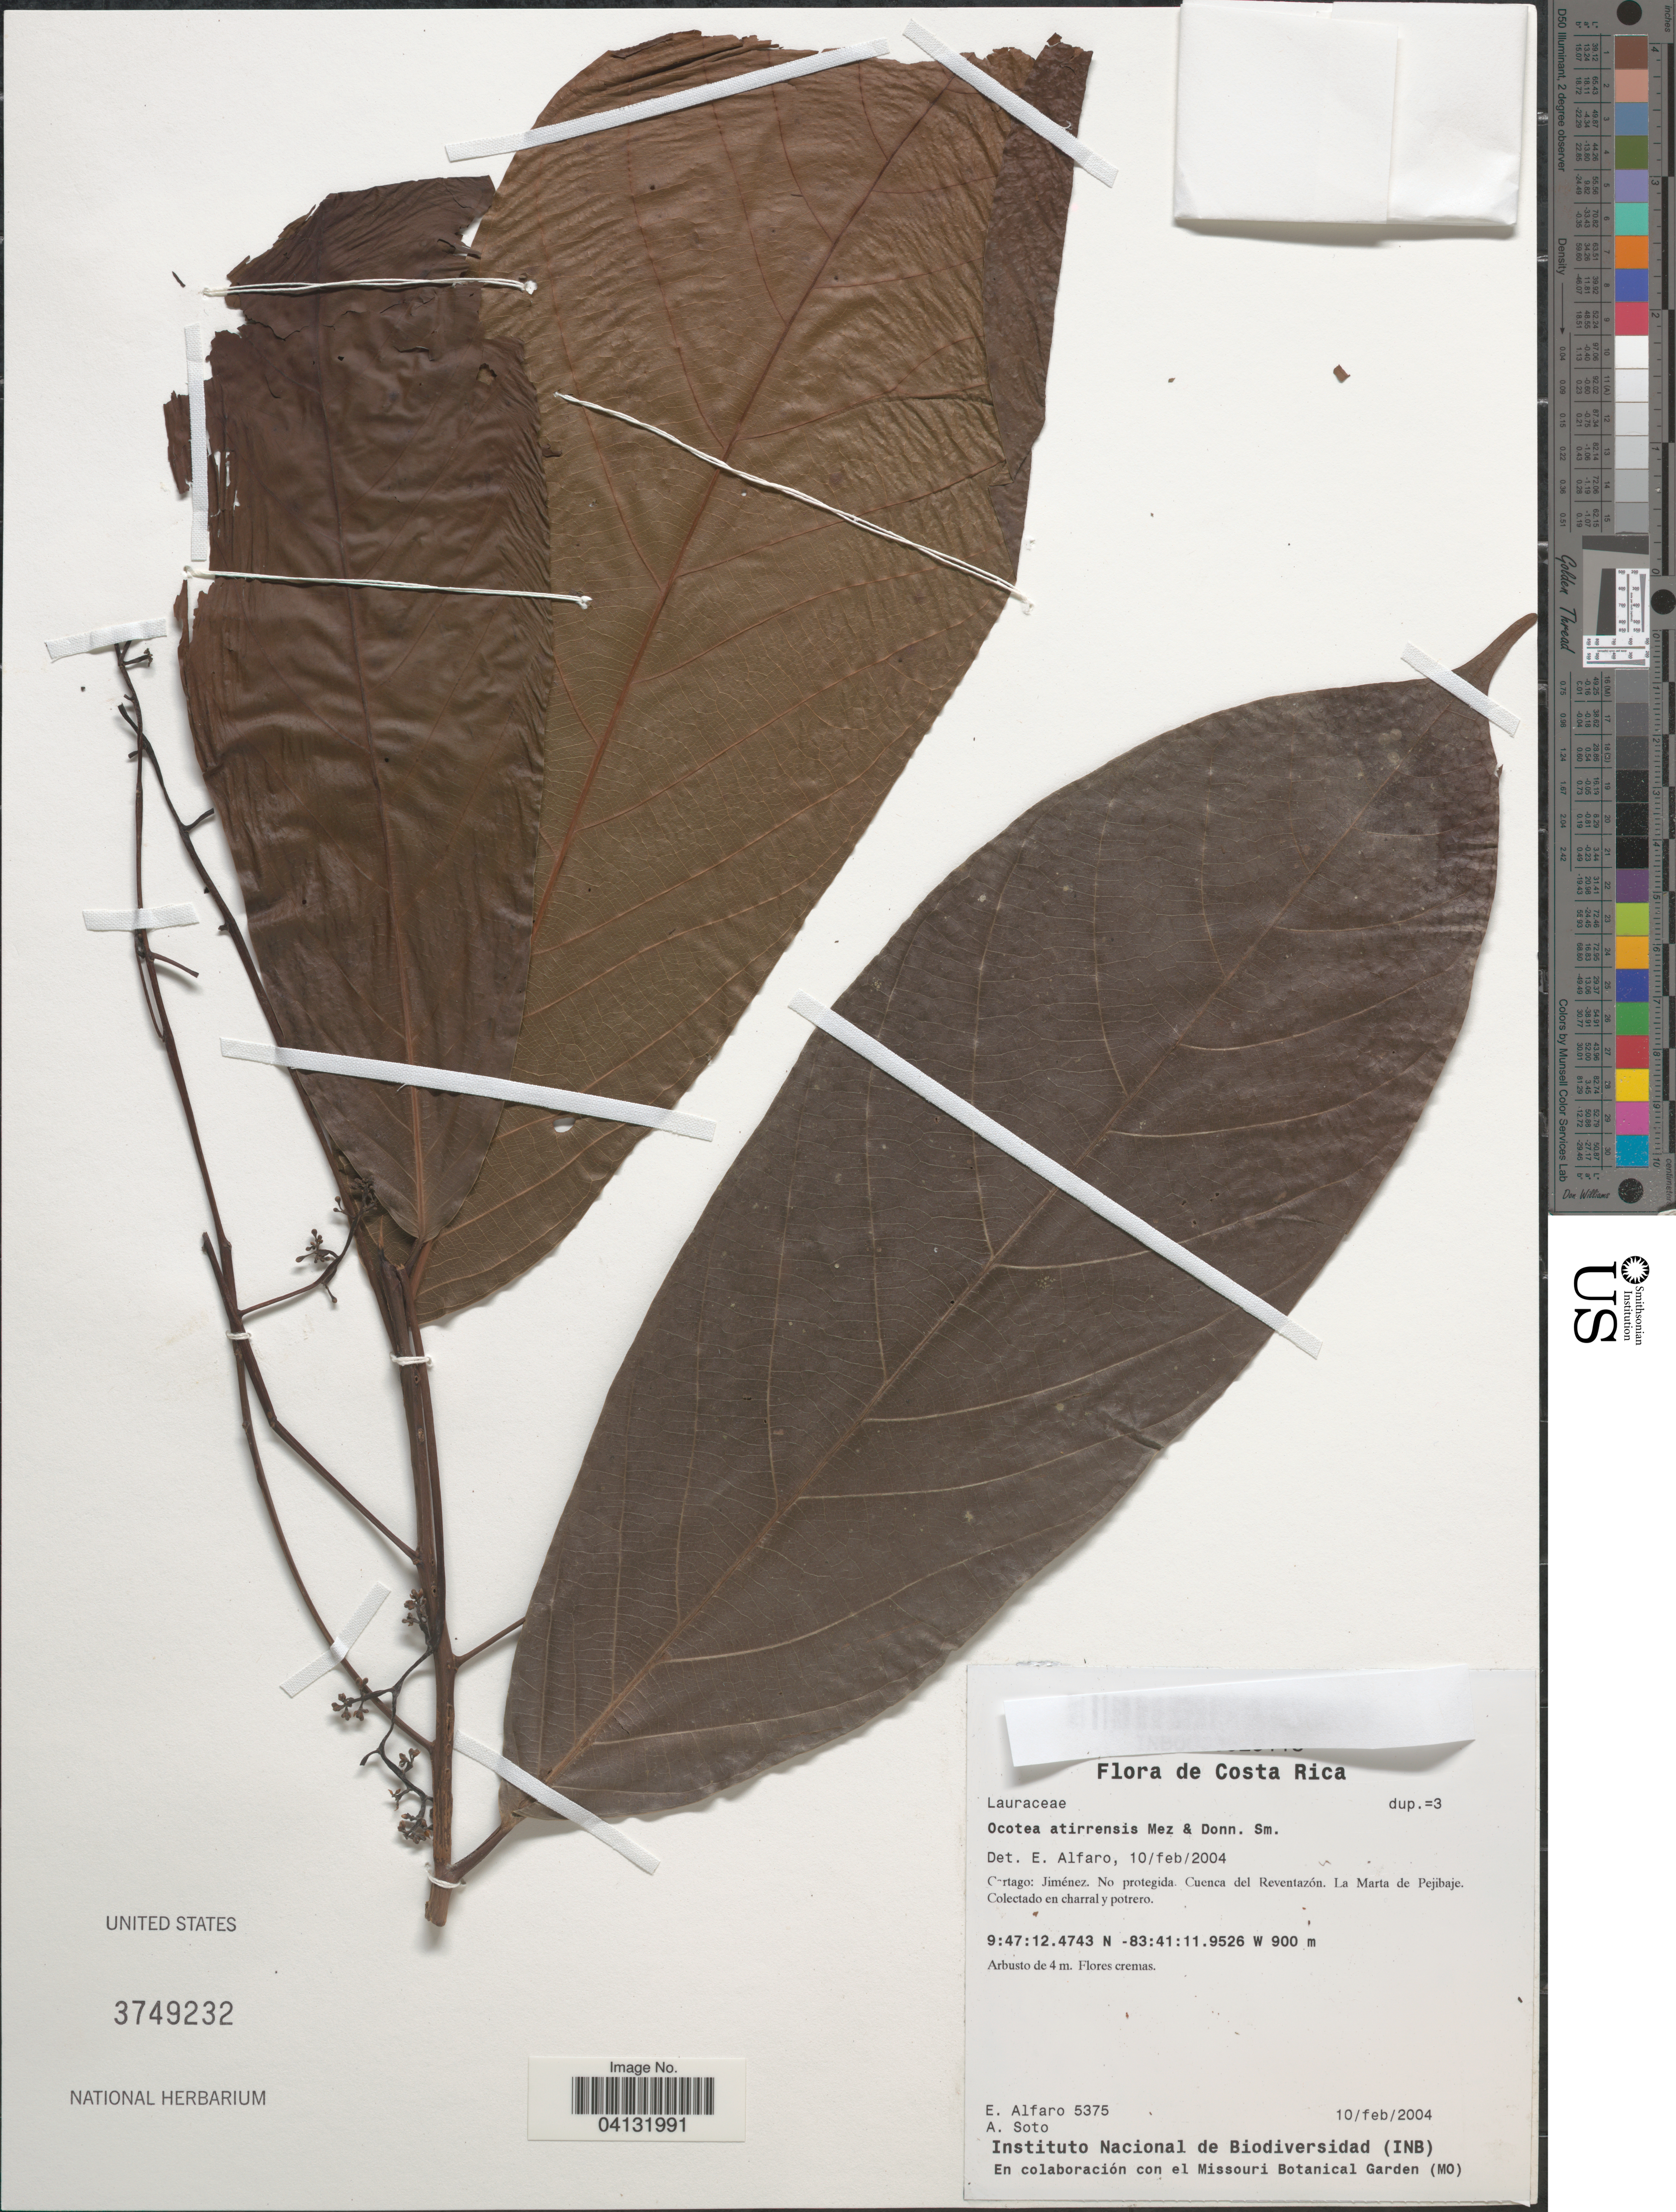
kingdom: Plantae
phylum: Tracheophyta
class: Magnoliopsida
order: Laurales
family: Lauraceae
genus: Ocotea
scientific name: Ocotea atirrensis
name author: Mez & Donn. Sm.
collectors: E. Alfaro & A. Soto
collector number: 5375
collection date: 2004-02-10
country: Costa Rica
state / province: Cartago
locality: Jiménez. No protegida. Cuenca del Reventazón. La Marta de Pejibaje. Colectado en charral y potrero.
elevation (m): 900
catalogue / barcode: US 3749232